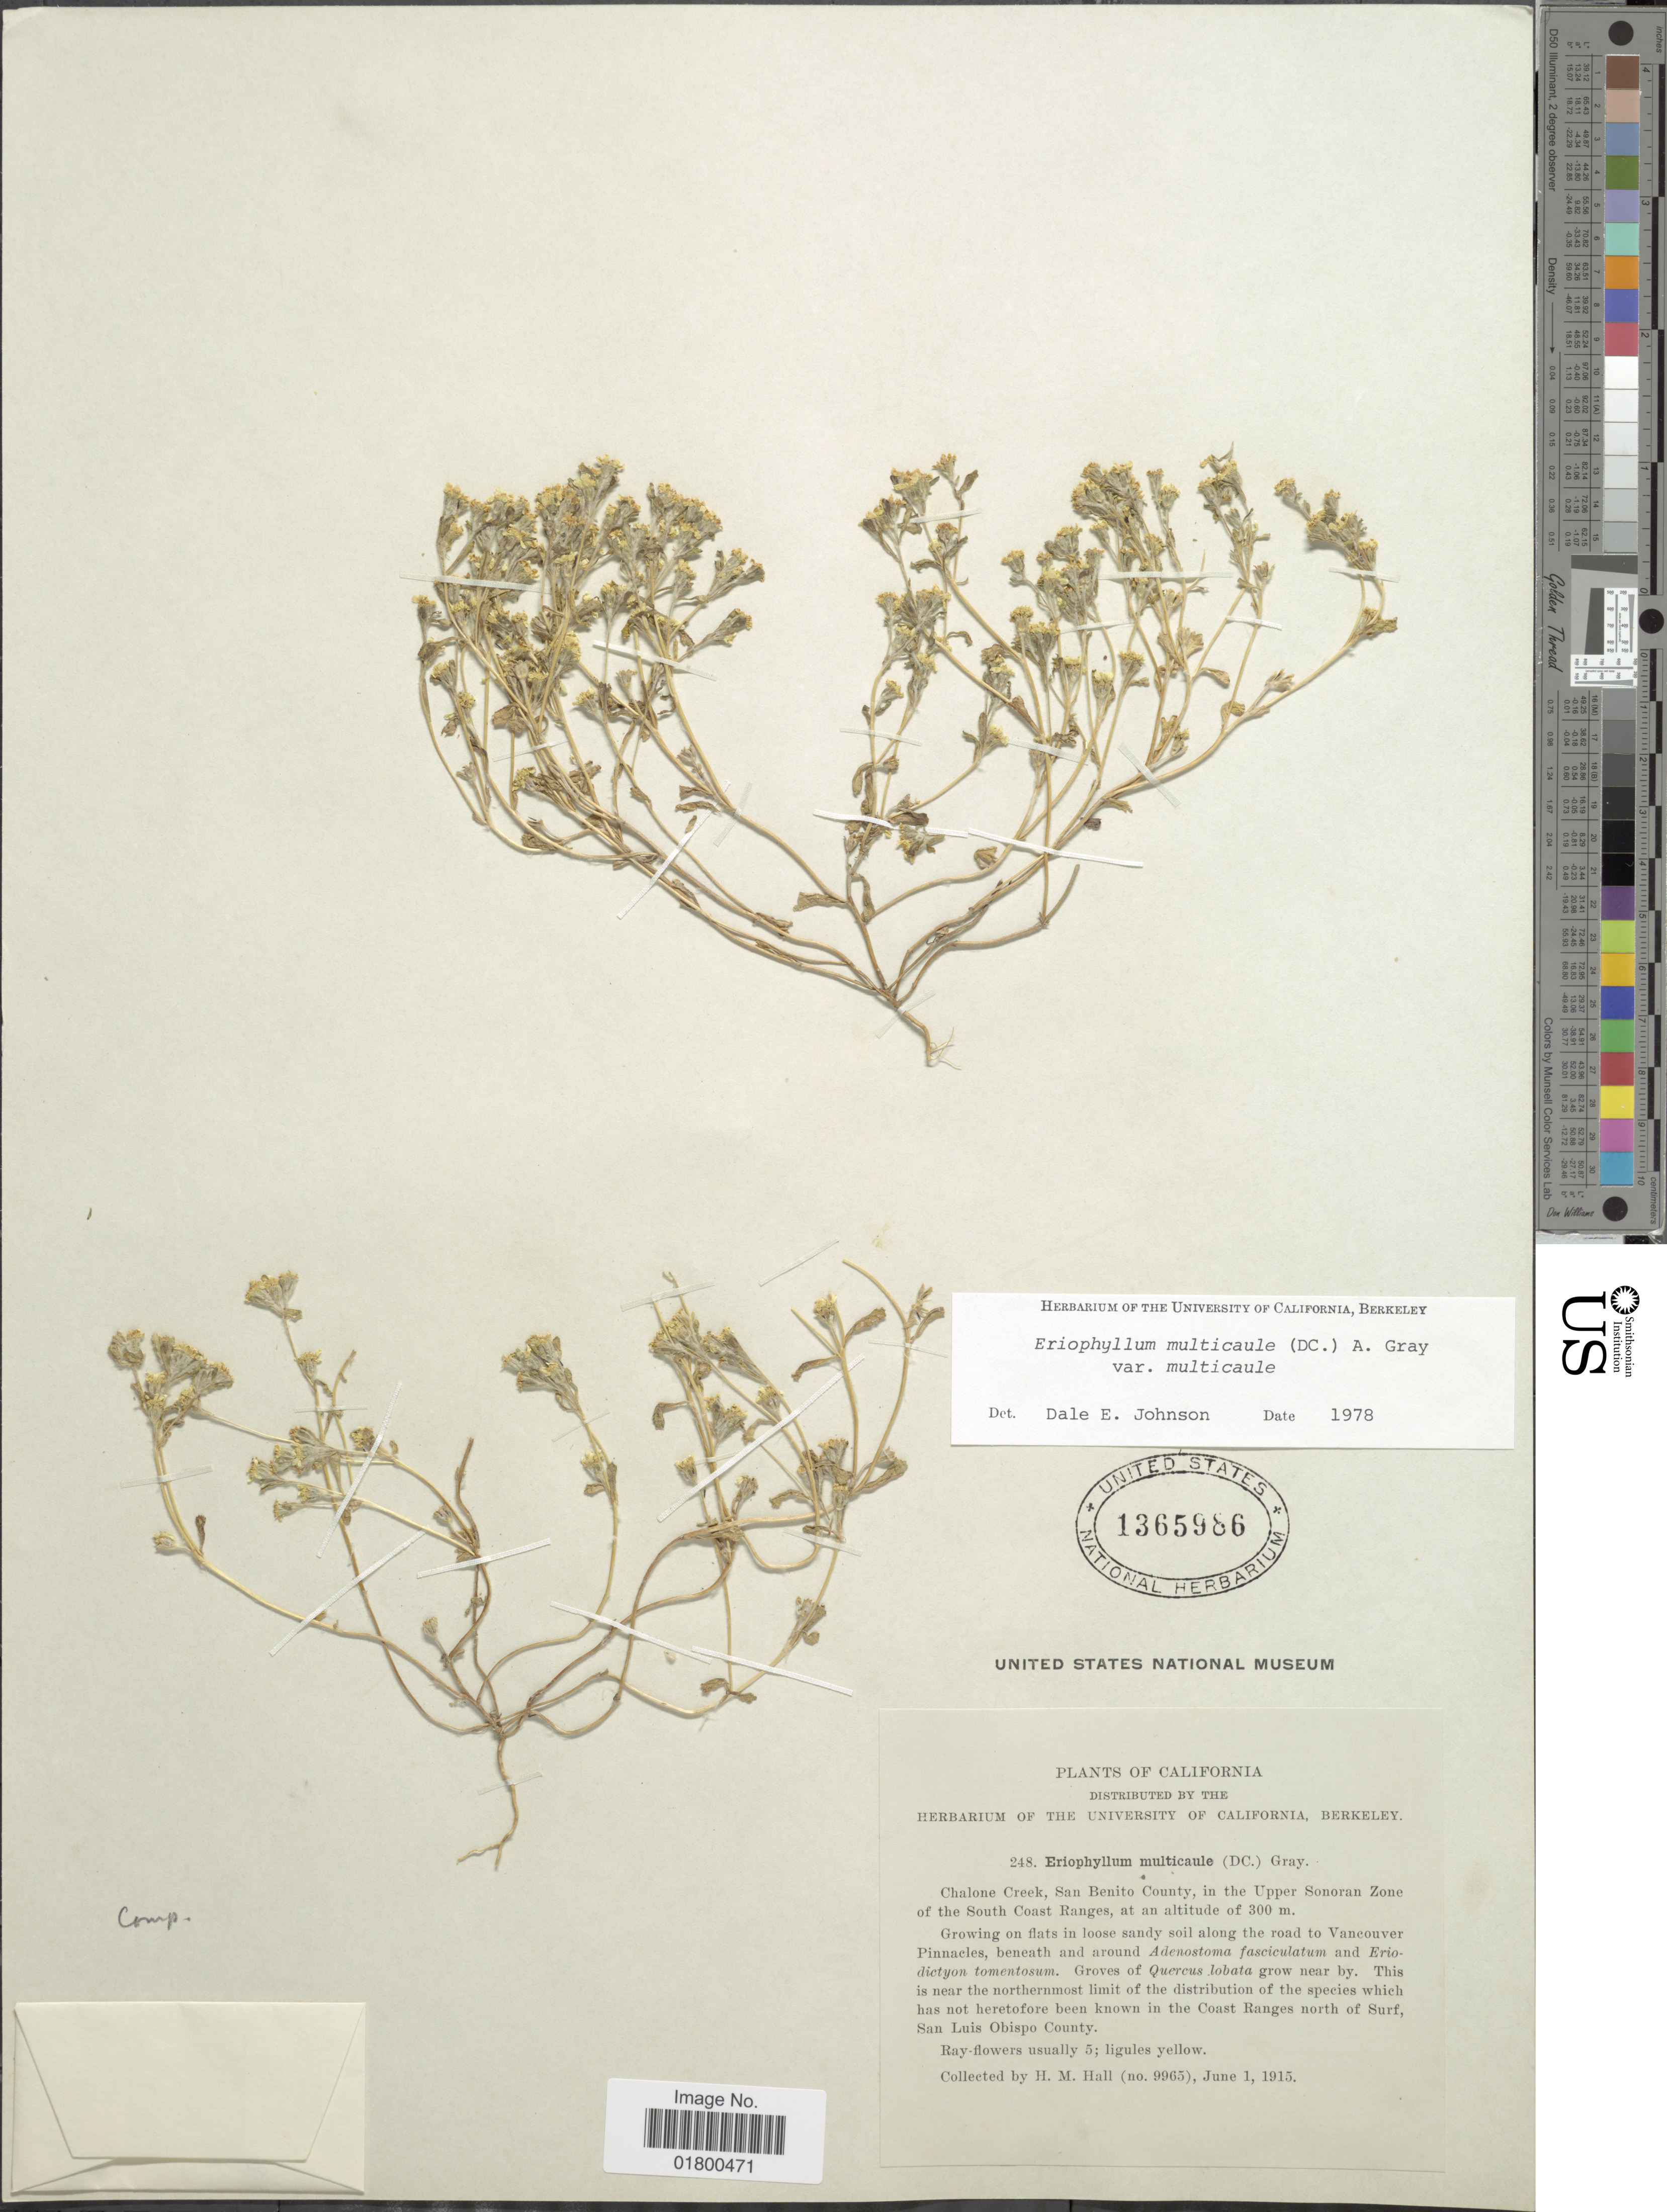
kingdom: Plantae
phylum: Tracheophyta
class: Magnoliopsida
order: Asterales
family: Asteraceae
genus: Eriophyllum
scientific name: Eriophyllum multicaule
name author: (DC.) A. Gray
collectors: H. M. Hall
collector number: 9965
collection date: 1915-06-01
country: United States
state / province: California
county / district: San Benito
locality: Chalone Creek, San Benito County, in the Upper Sonoran Zone of the South Coast Ranges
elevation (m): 300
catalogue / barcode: US 1365986